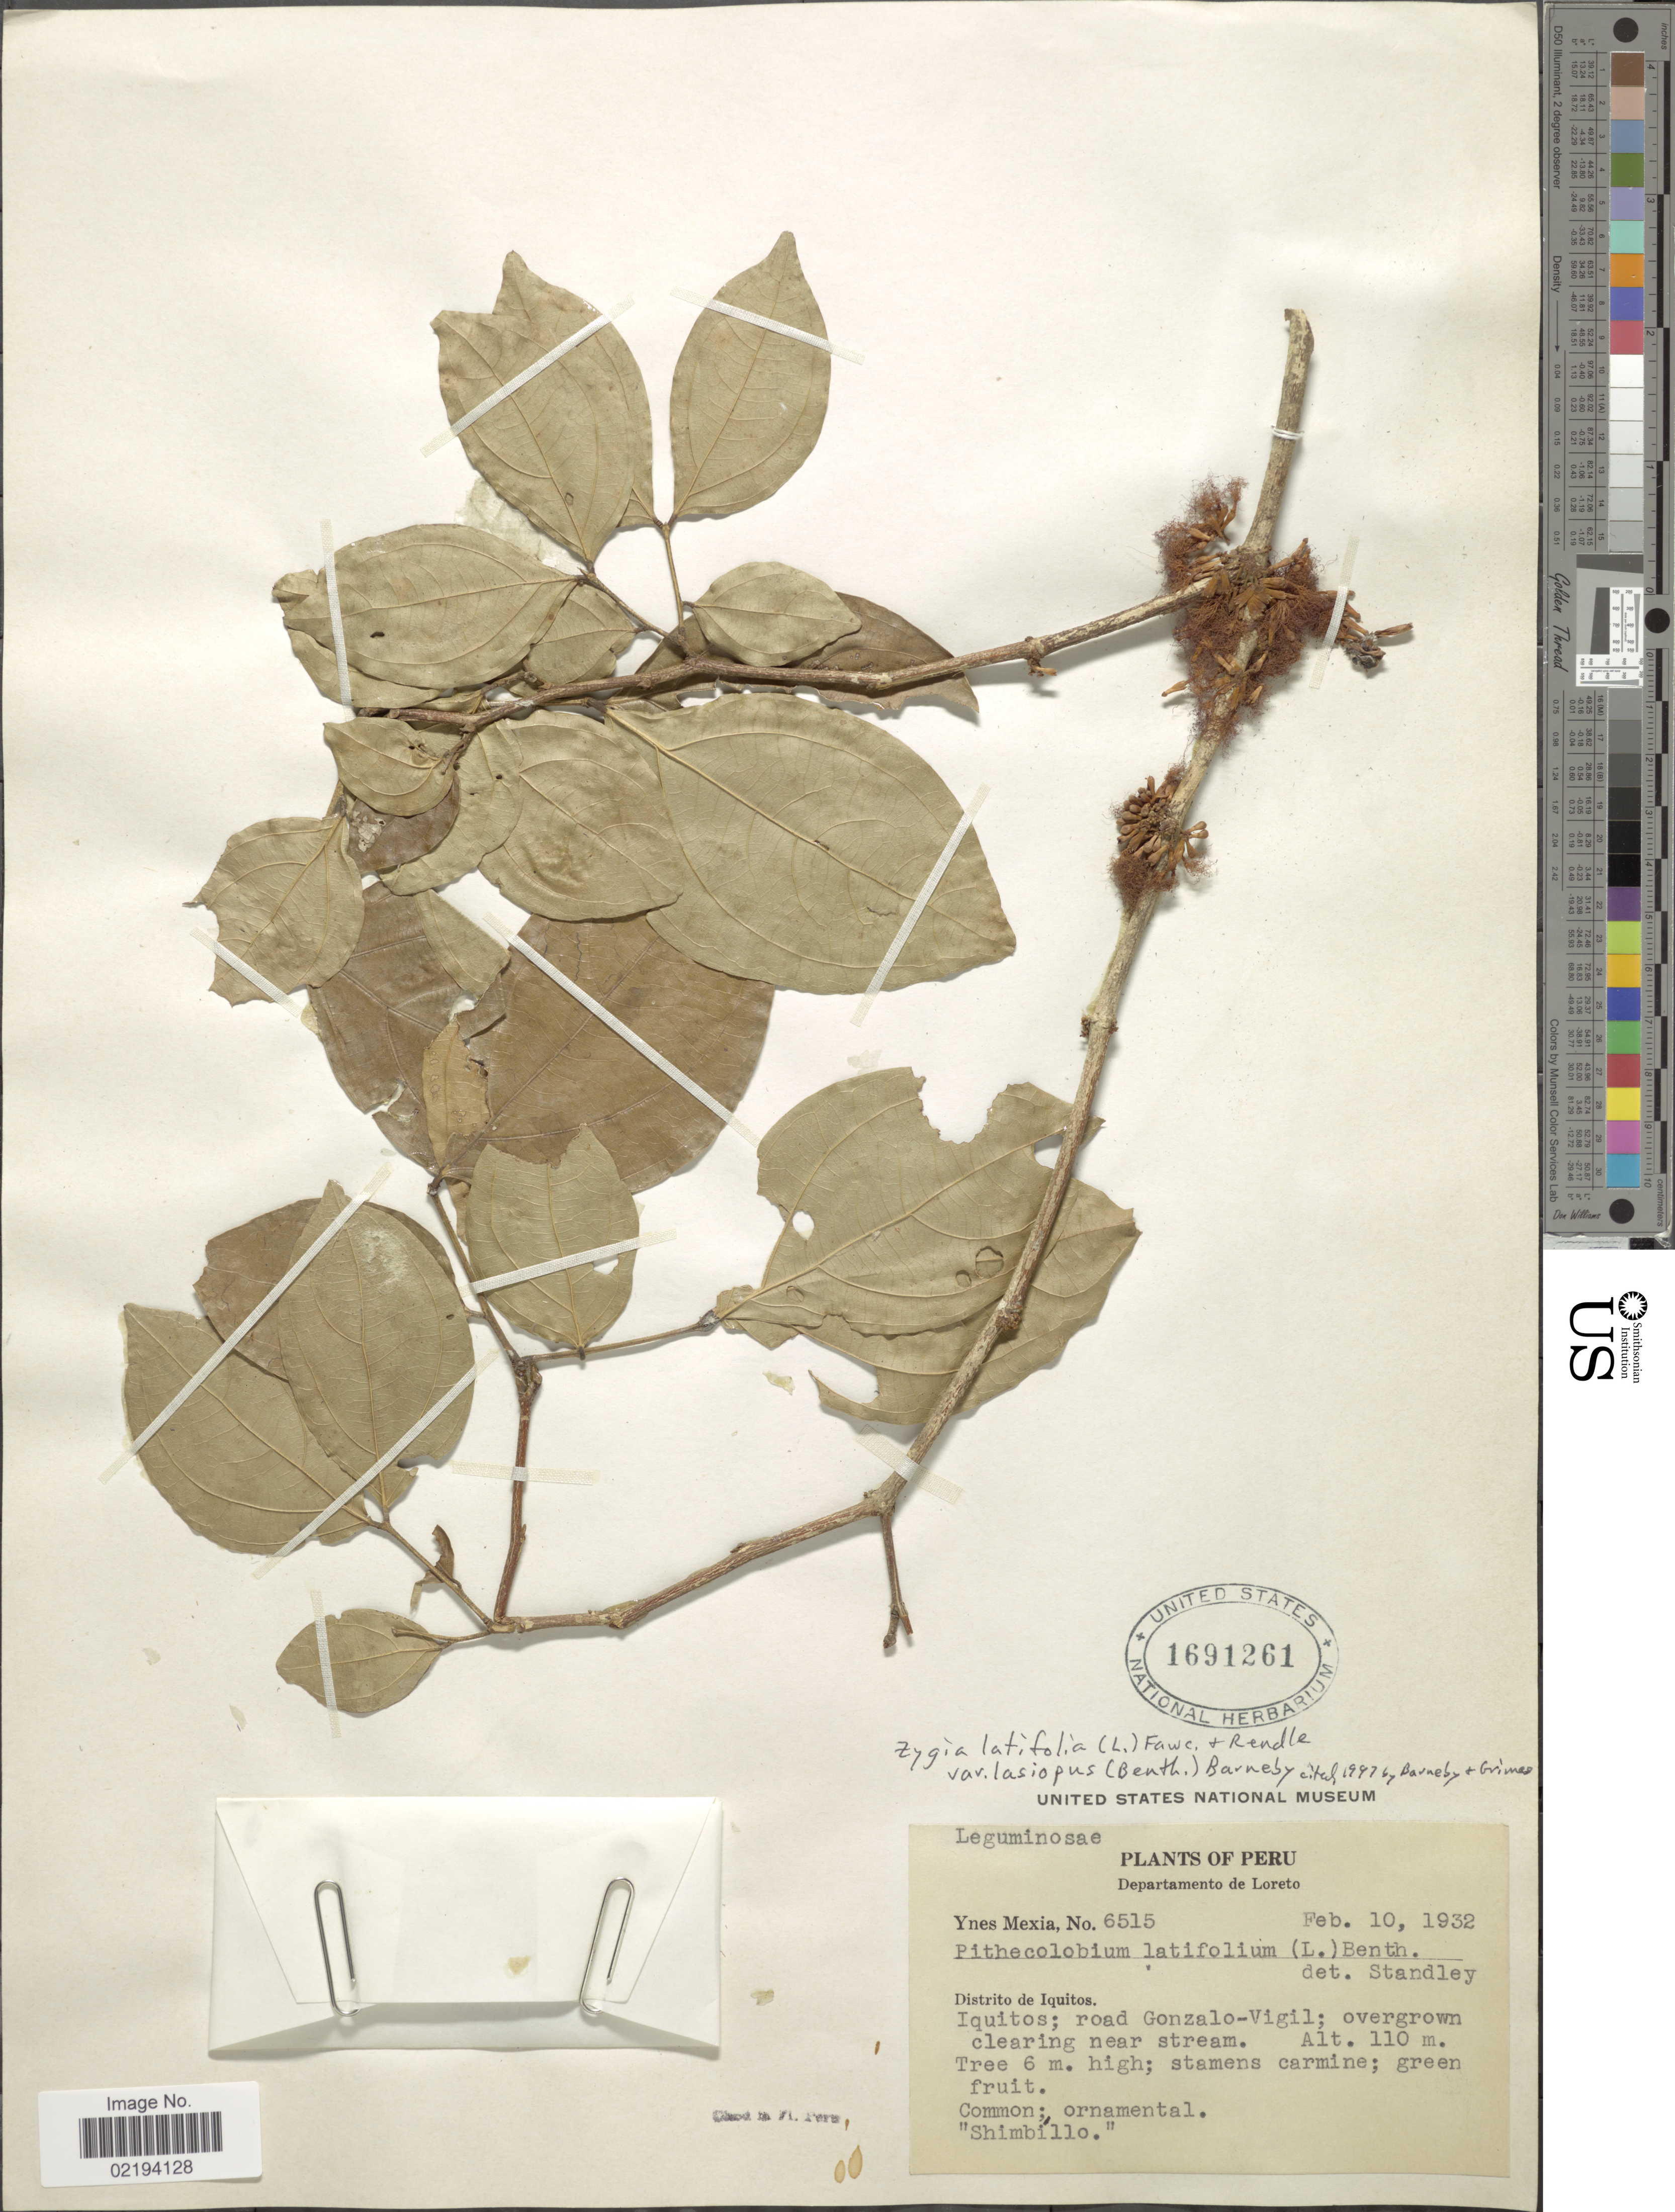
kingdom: Plantae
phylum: Tracheophyta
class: Magnoliopsida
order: Fabales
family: Fabaceae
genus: Zygia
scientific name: Zygia latifolia var. lasiopus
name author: (Benth.) Barneby & J.W. Grimes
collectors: Y. Mexia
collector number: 6515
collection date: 1932-02-10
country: Peru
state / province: Loreto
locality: Departamento de Loreto, Distrito Iquitos, Iquitos; road Gonzalo-Vigil; overgrown clearing near stream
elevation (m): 110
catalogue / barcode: US 1691261